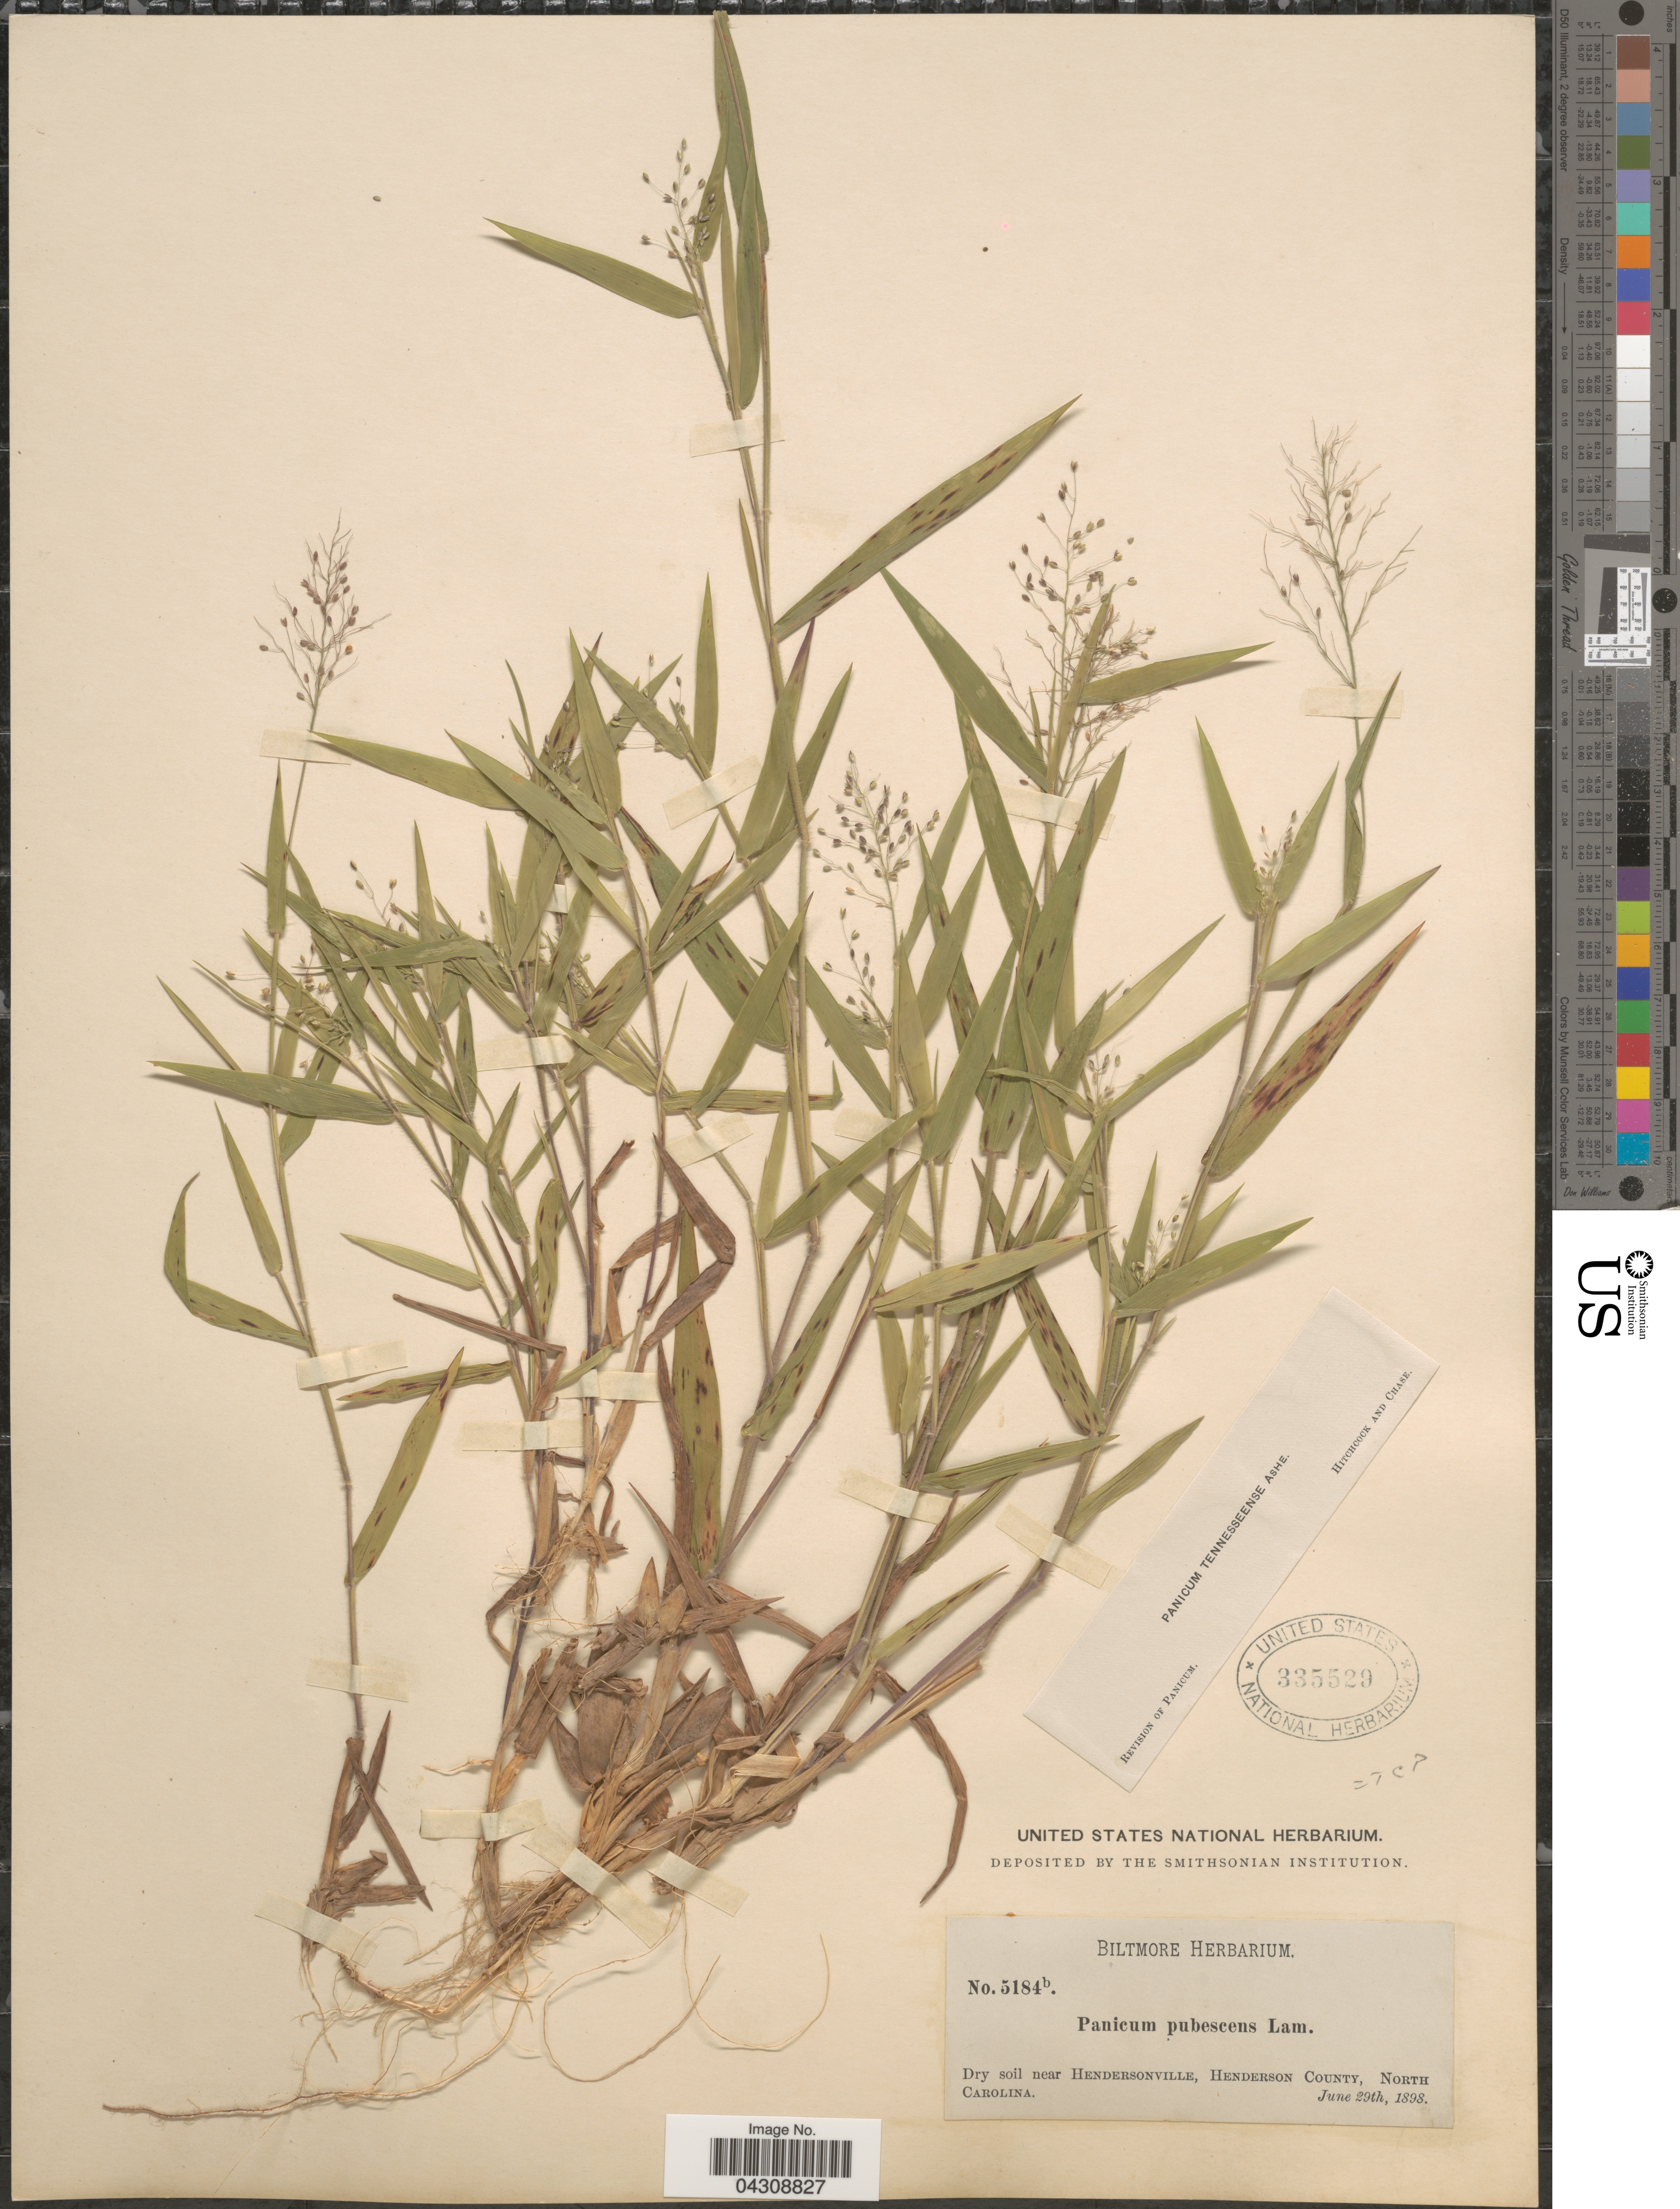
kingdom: Plantae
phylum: Tracheophyta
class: Liliopsida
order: Poales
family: Poaceae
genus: Dichanthelium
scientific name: Dichanthelium acuminatum var. acuminatum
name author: (Sw.) Gould & C.A. Clark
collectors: ex herb. Biltmore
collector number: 5184b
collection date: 1898-06-29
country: United States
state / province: North Carolina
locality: Dry soil near Hendersonville, Henderson County.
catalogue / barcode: US 335529